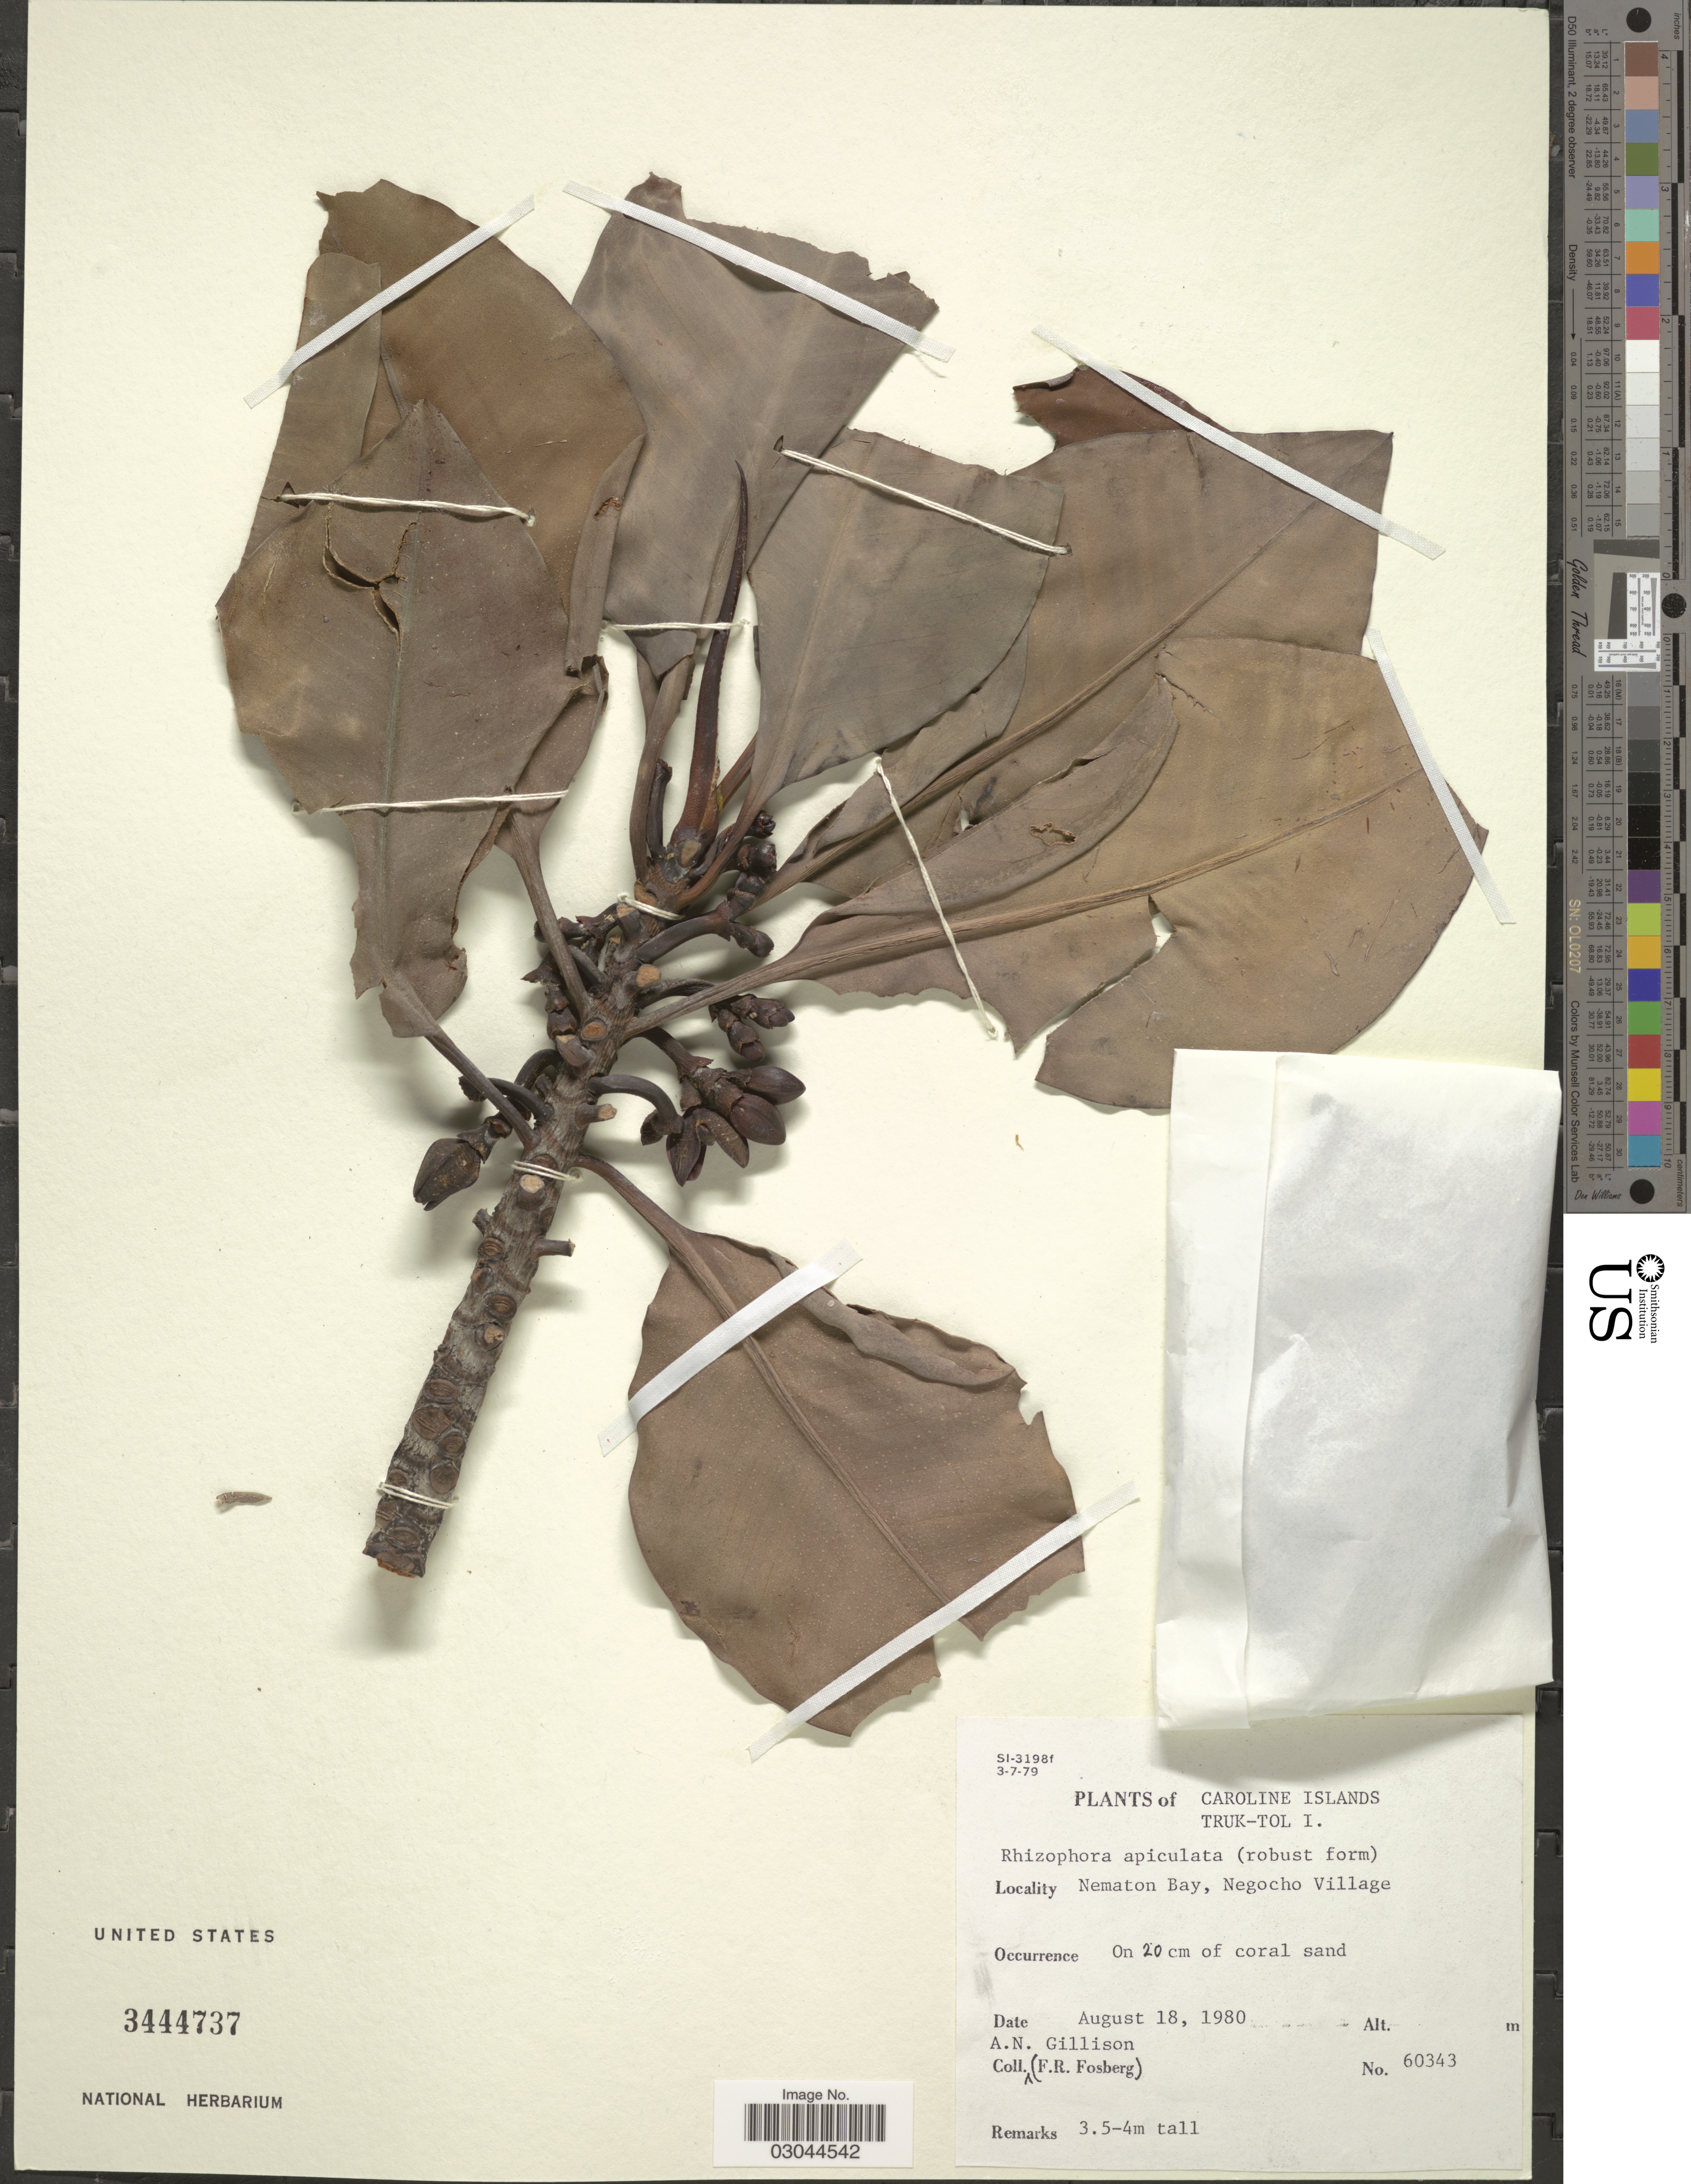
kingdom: Plantae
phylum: Tracheophyta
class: Magnoliopsida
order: Malpighiales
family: Rhizophoraceae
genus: Rhizophora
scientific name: Rhizophora apiculata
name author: Blume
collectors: A. Gillison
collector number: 60343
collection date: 1980-08-18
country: Micronesia, Federated States of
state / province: Truk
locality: Caroline Islands. Truk-Tol I. Nematon Bay, Negocho Village.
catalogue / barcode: US 3444737